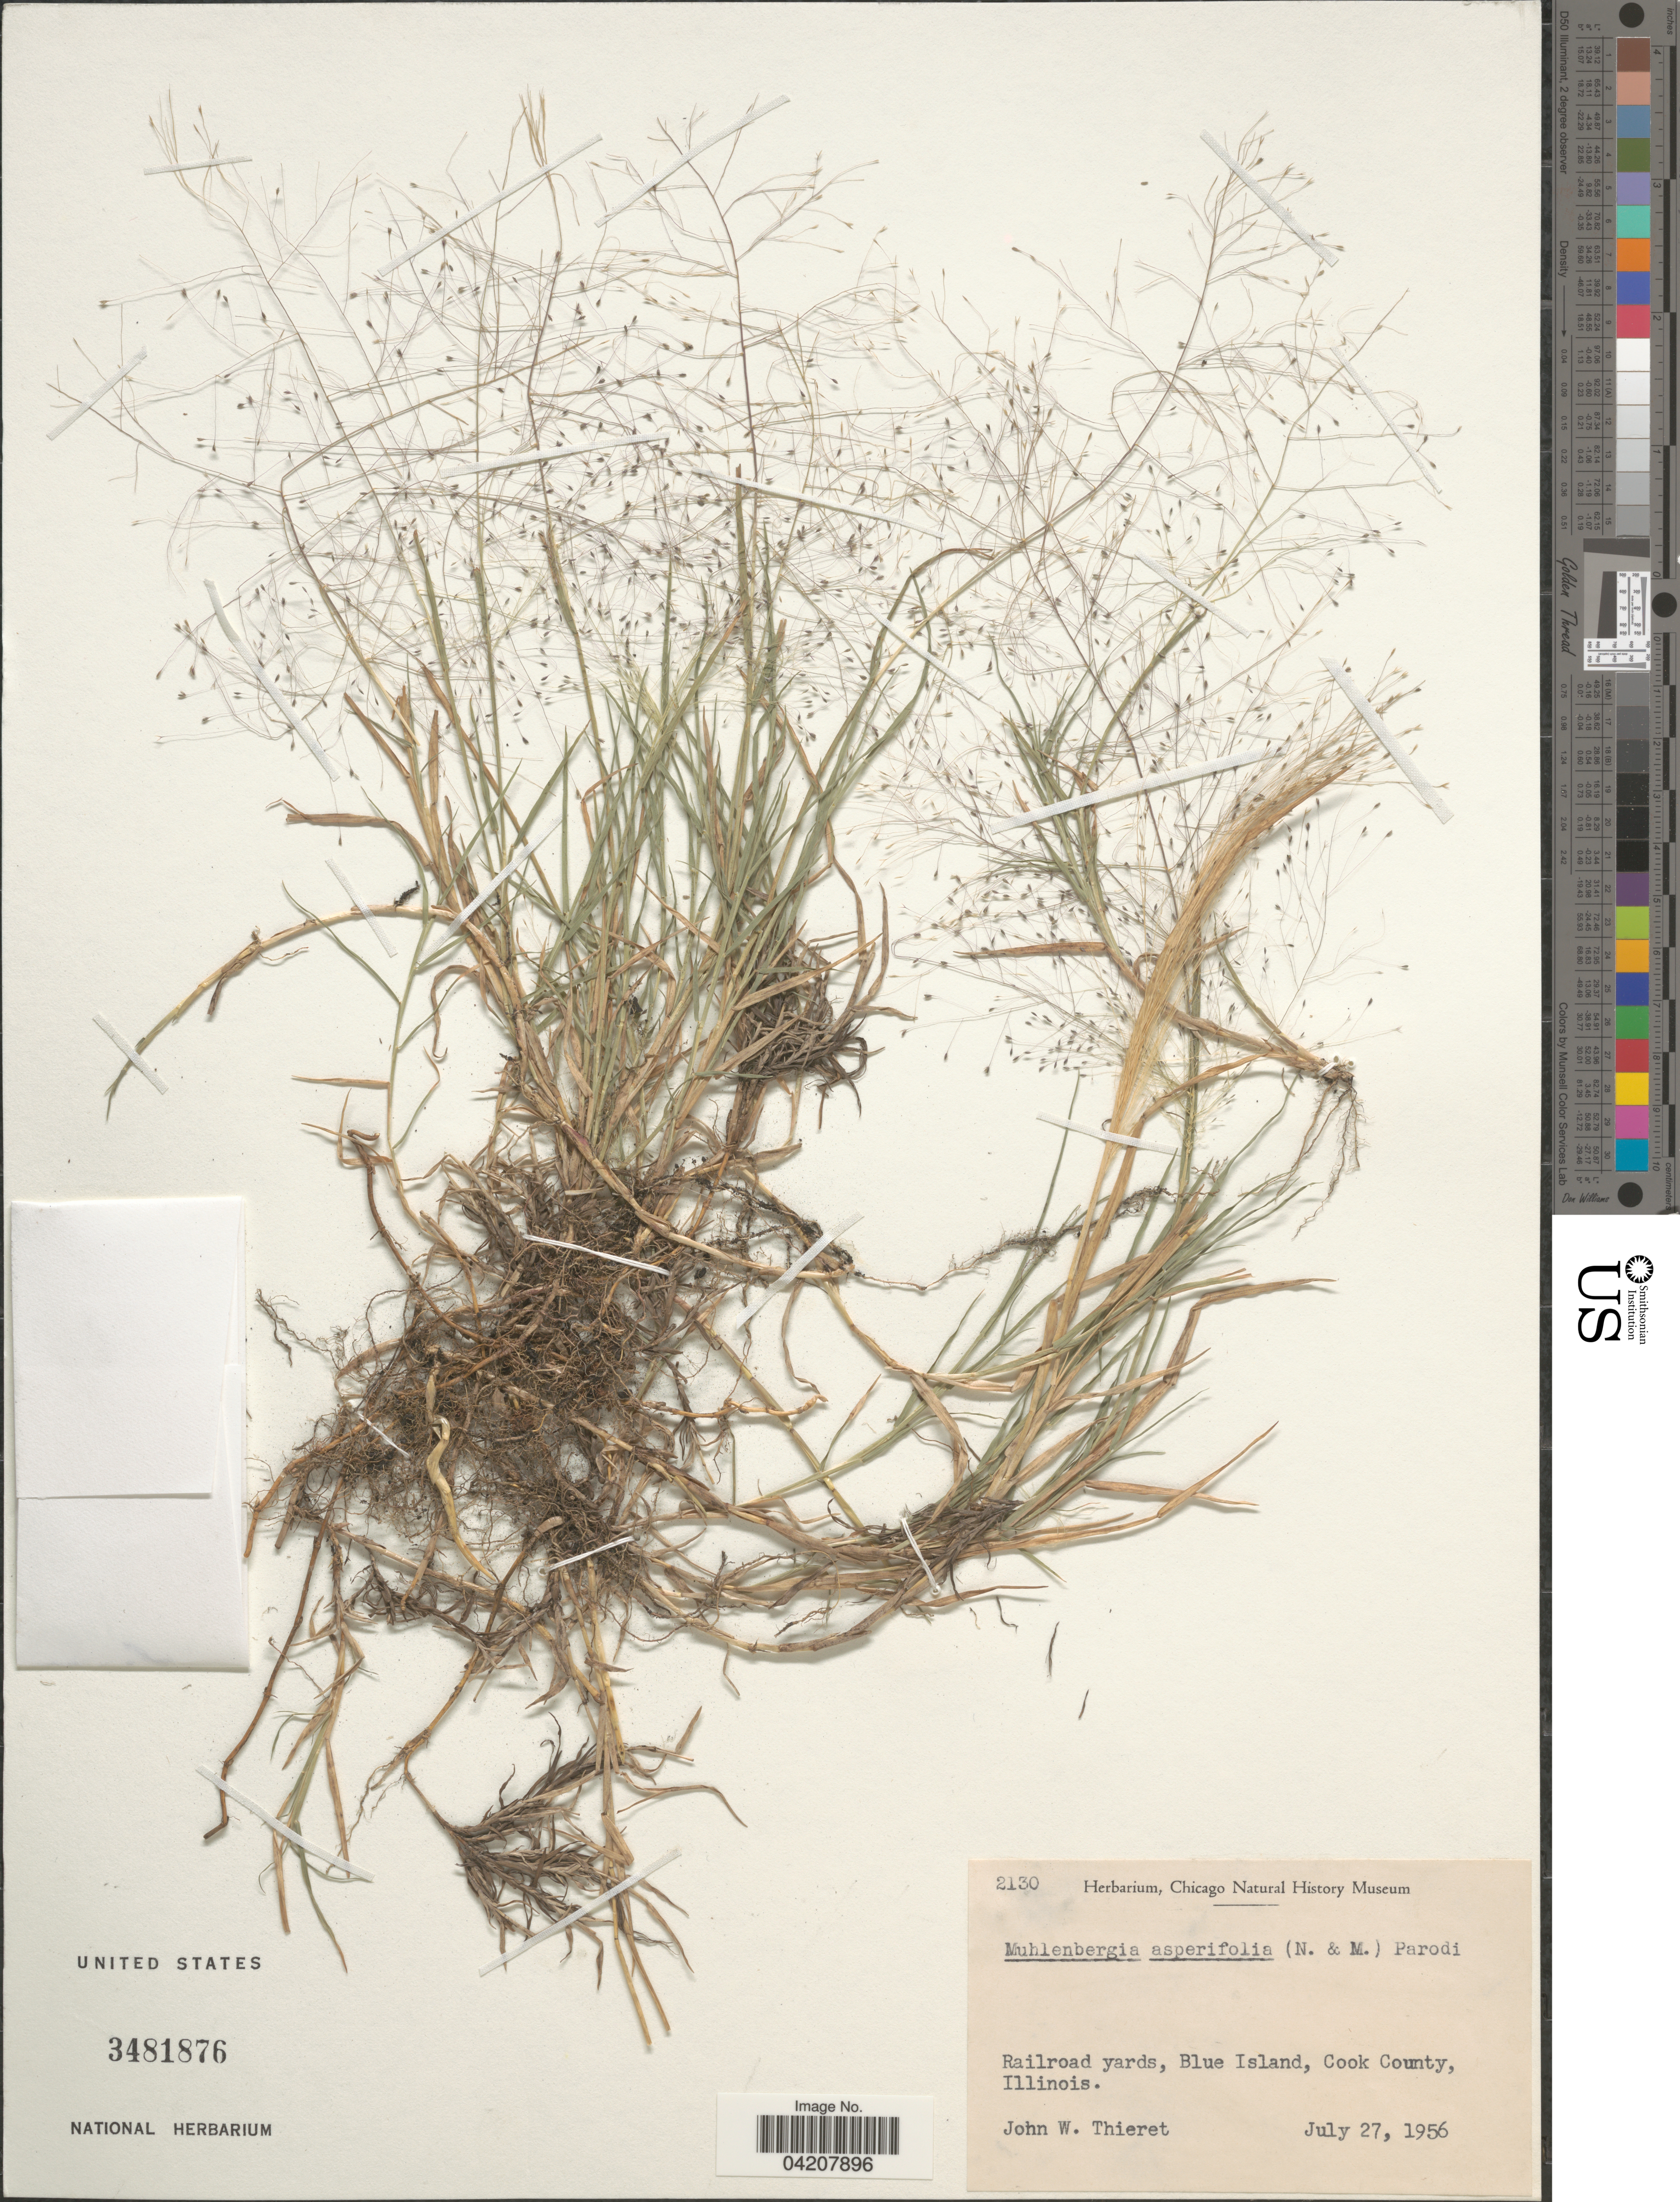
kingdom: Plantae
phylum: Tracheophyta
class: Liliopsida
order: Poales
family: Poaceae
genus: Muhlenbergia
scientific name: Muhlenbergia asperifolia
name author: (Nees & Meyen ex Trin.) Parodi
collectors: J. W. Thieret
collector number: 2130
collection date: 1956-07-27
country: United States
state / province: Illinois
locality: Railroad yards, Blue Island, Cook County.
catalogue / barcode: US 3481876